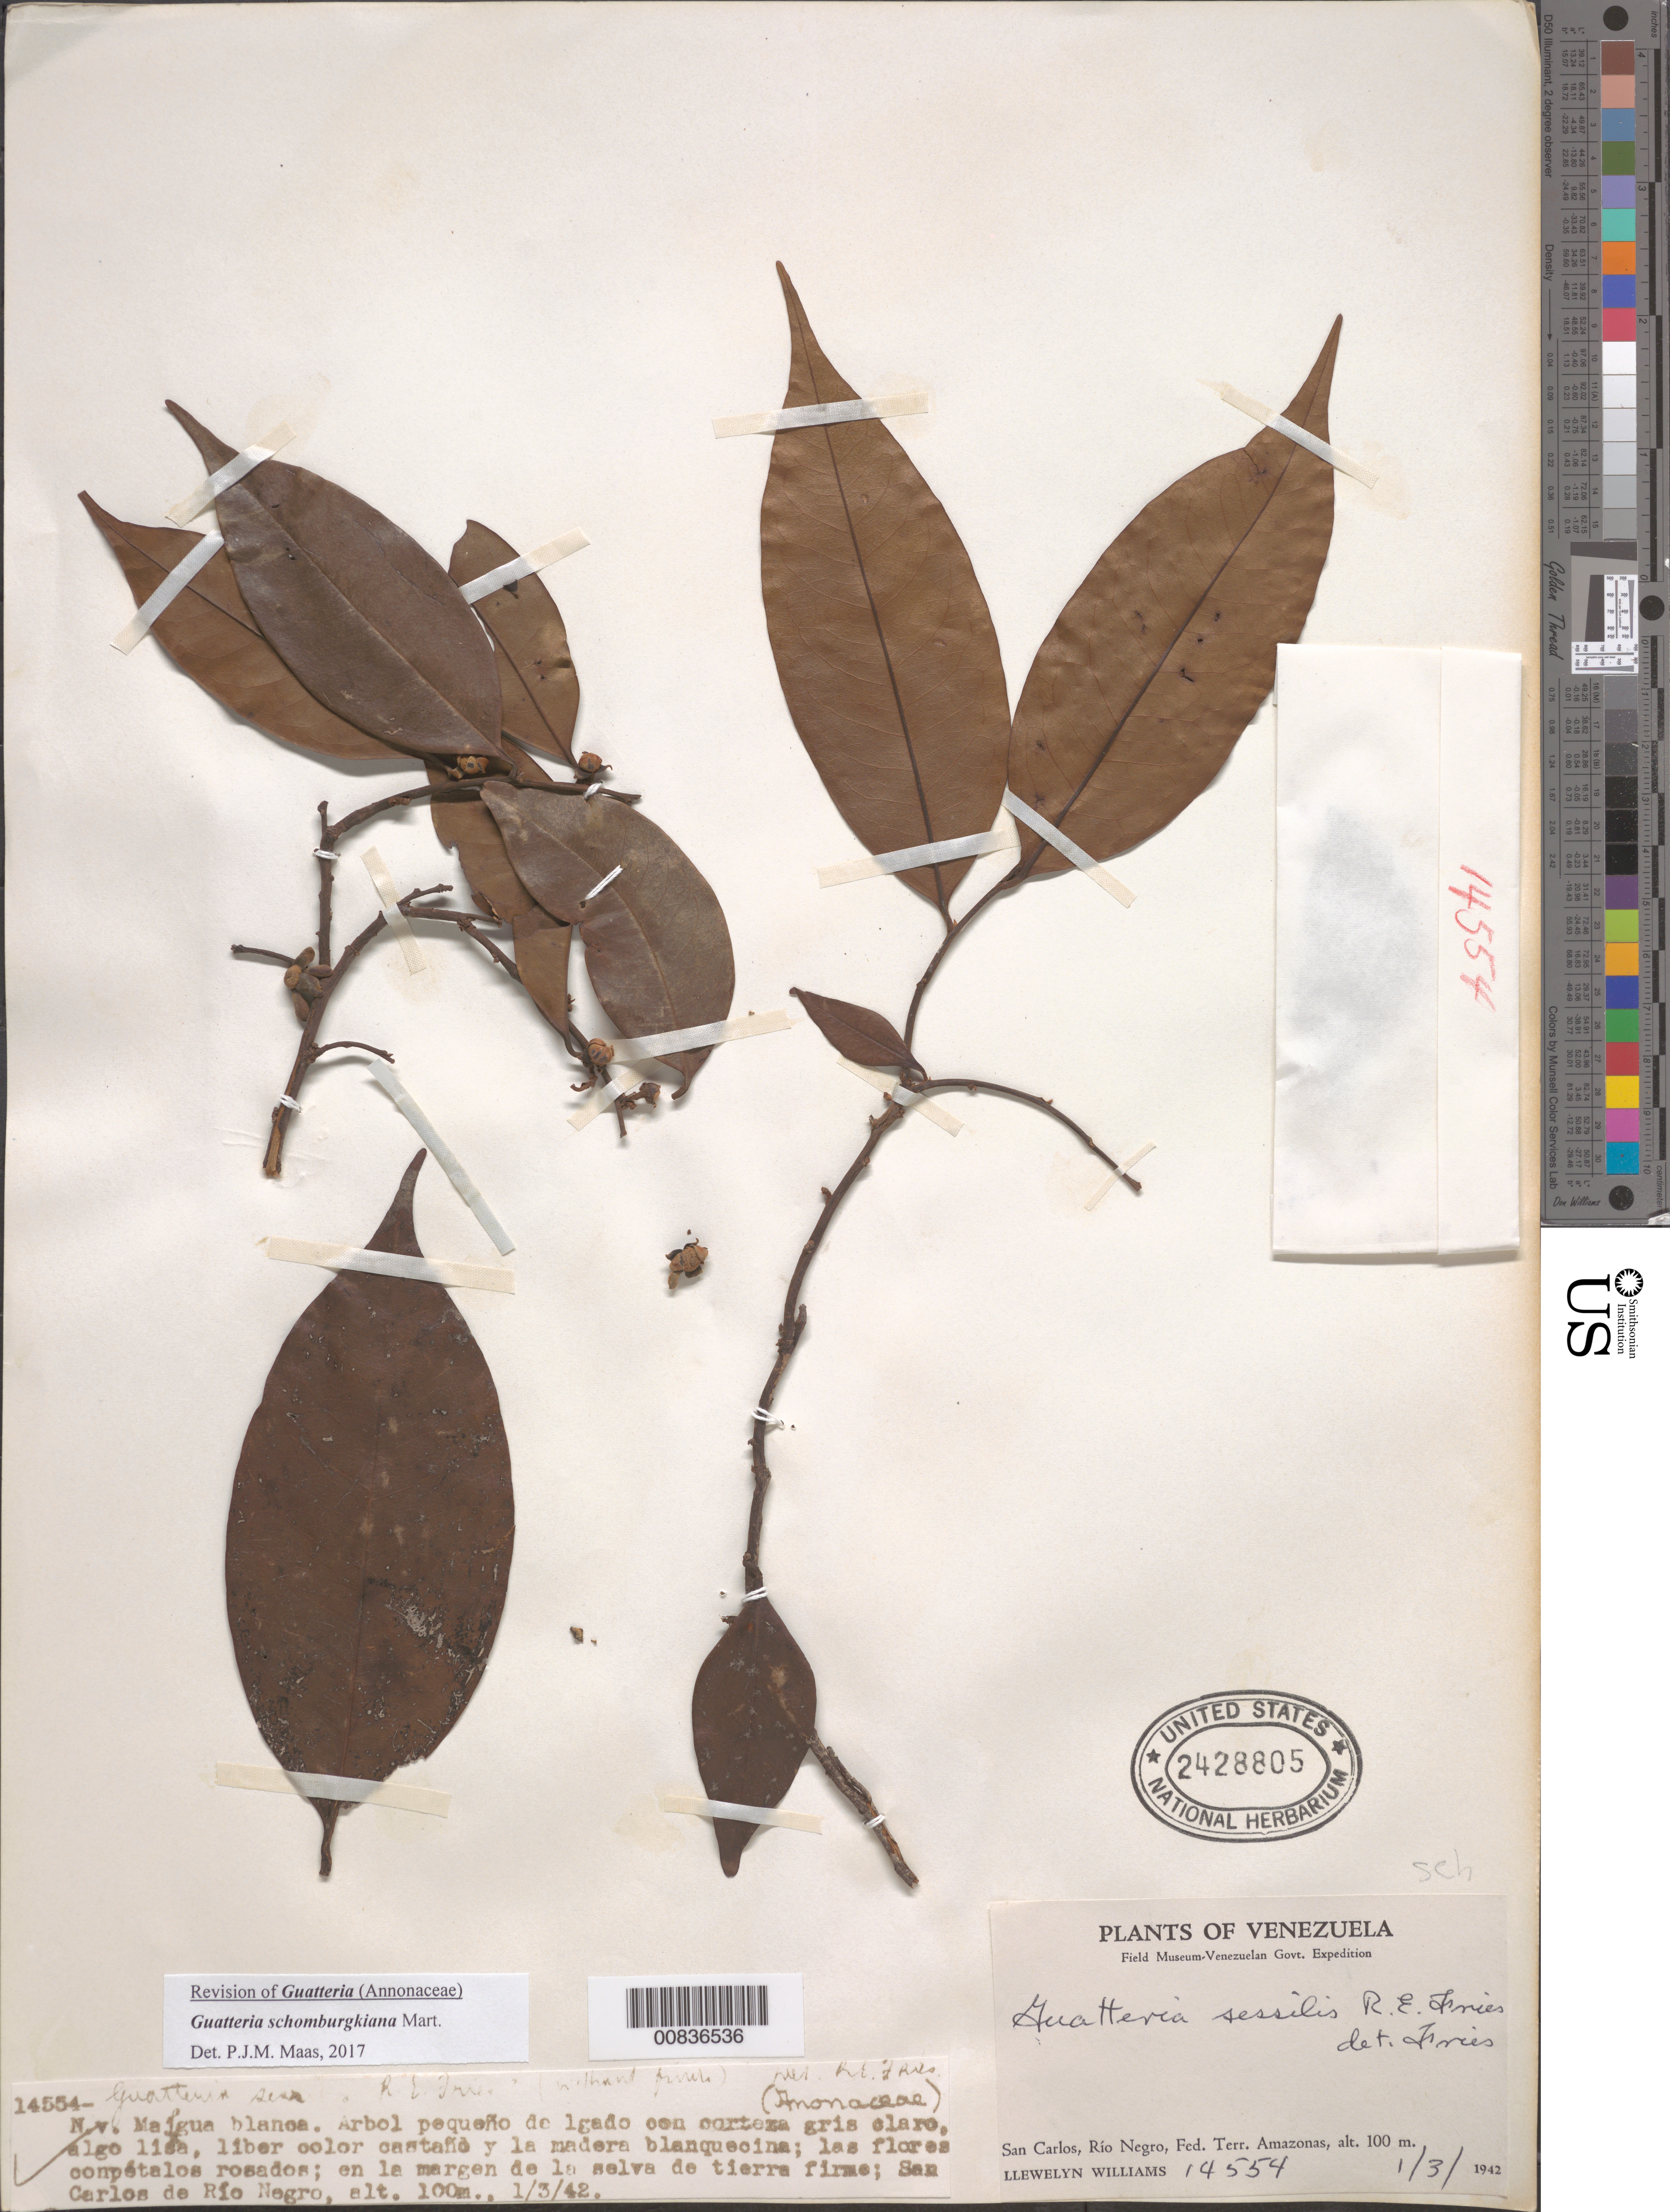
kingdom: Plantae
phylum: Tracheophyta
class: Magnoliopsida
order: Magnoliales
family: Annonaceae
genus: Guatteria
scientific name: Guatteria schomburgkiana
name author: Mart.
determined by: Maas, Paul J.; Maas, H.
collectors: Ll. Williams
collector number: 14554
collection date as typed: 1-Mar-42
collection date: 1942-03-01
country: Venezuela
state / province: Amazonas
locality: San Carlos de Río Negro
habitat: Edge of woods, on terra firma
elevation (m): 100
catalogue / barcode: US 2428805